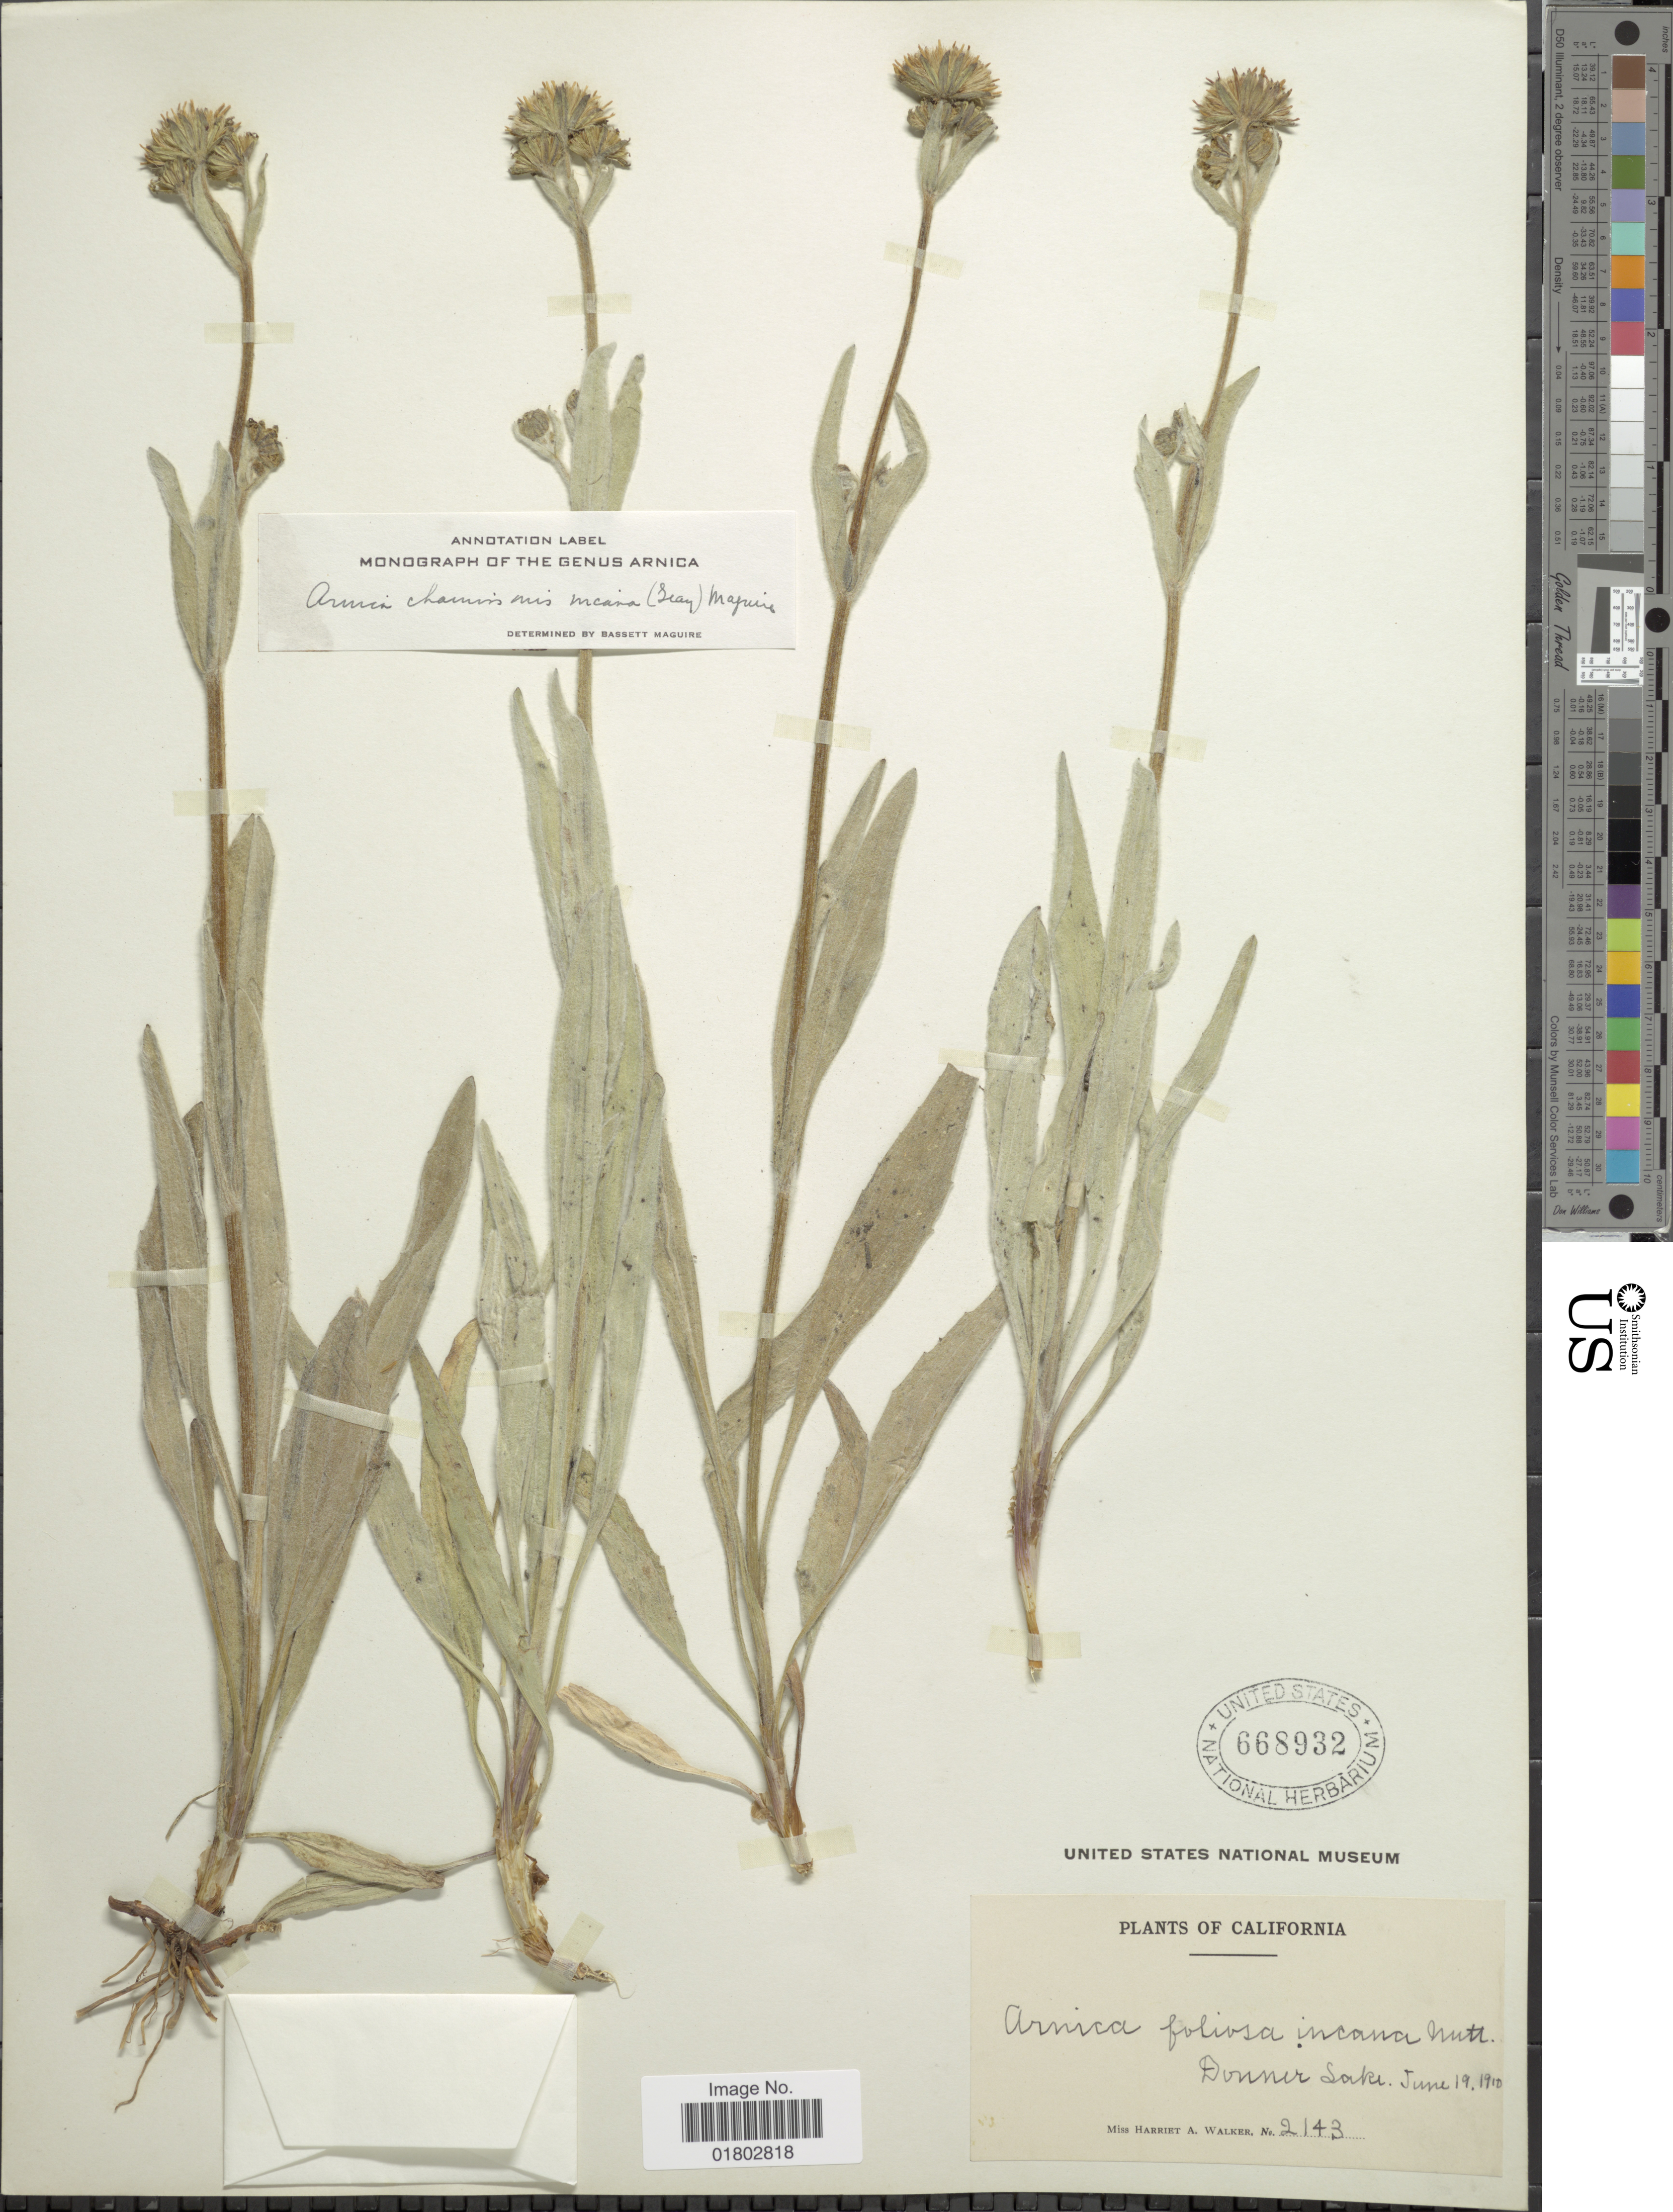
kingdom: Plantae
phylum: Tracheophyta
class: Magnoliopsida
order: Asterales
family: Asteraceae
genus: Arnica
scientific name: Arnica chamissonis subsp. incana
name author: (A. Gray) Maguire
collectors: H. Walker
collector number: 2143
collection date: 1910-06-19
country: United States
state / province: California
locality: Donner Lake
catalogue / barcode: US 668932